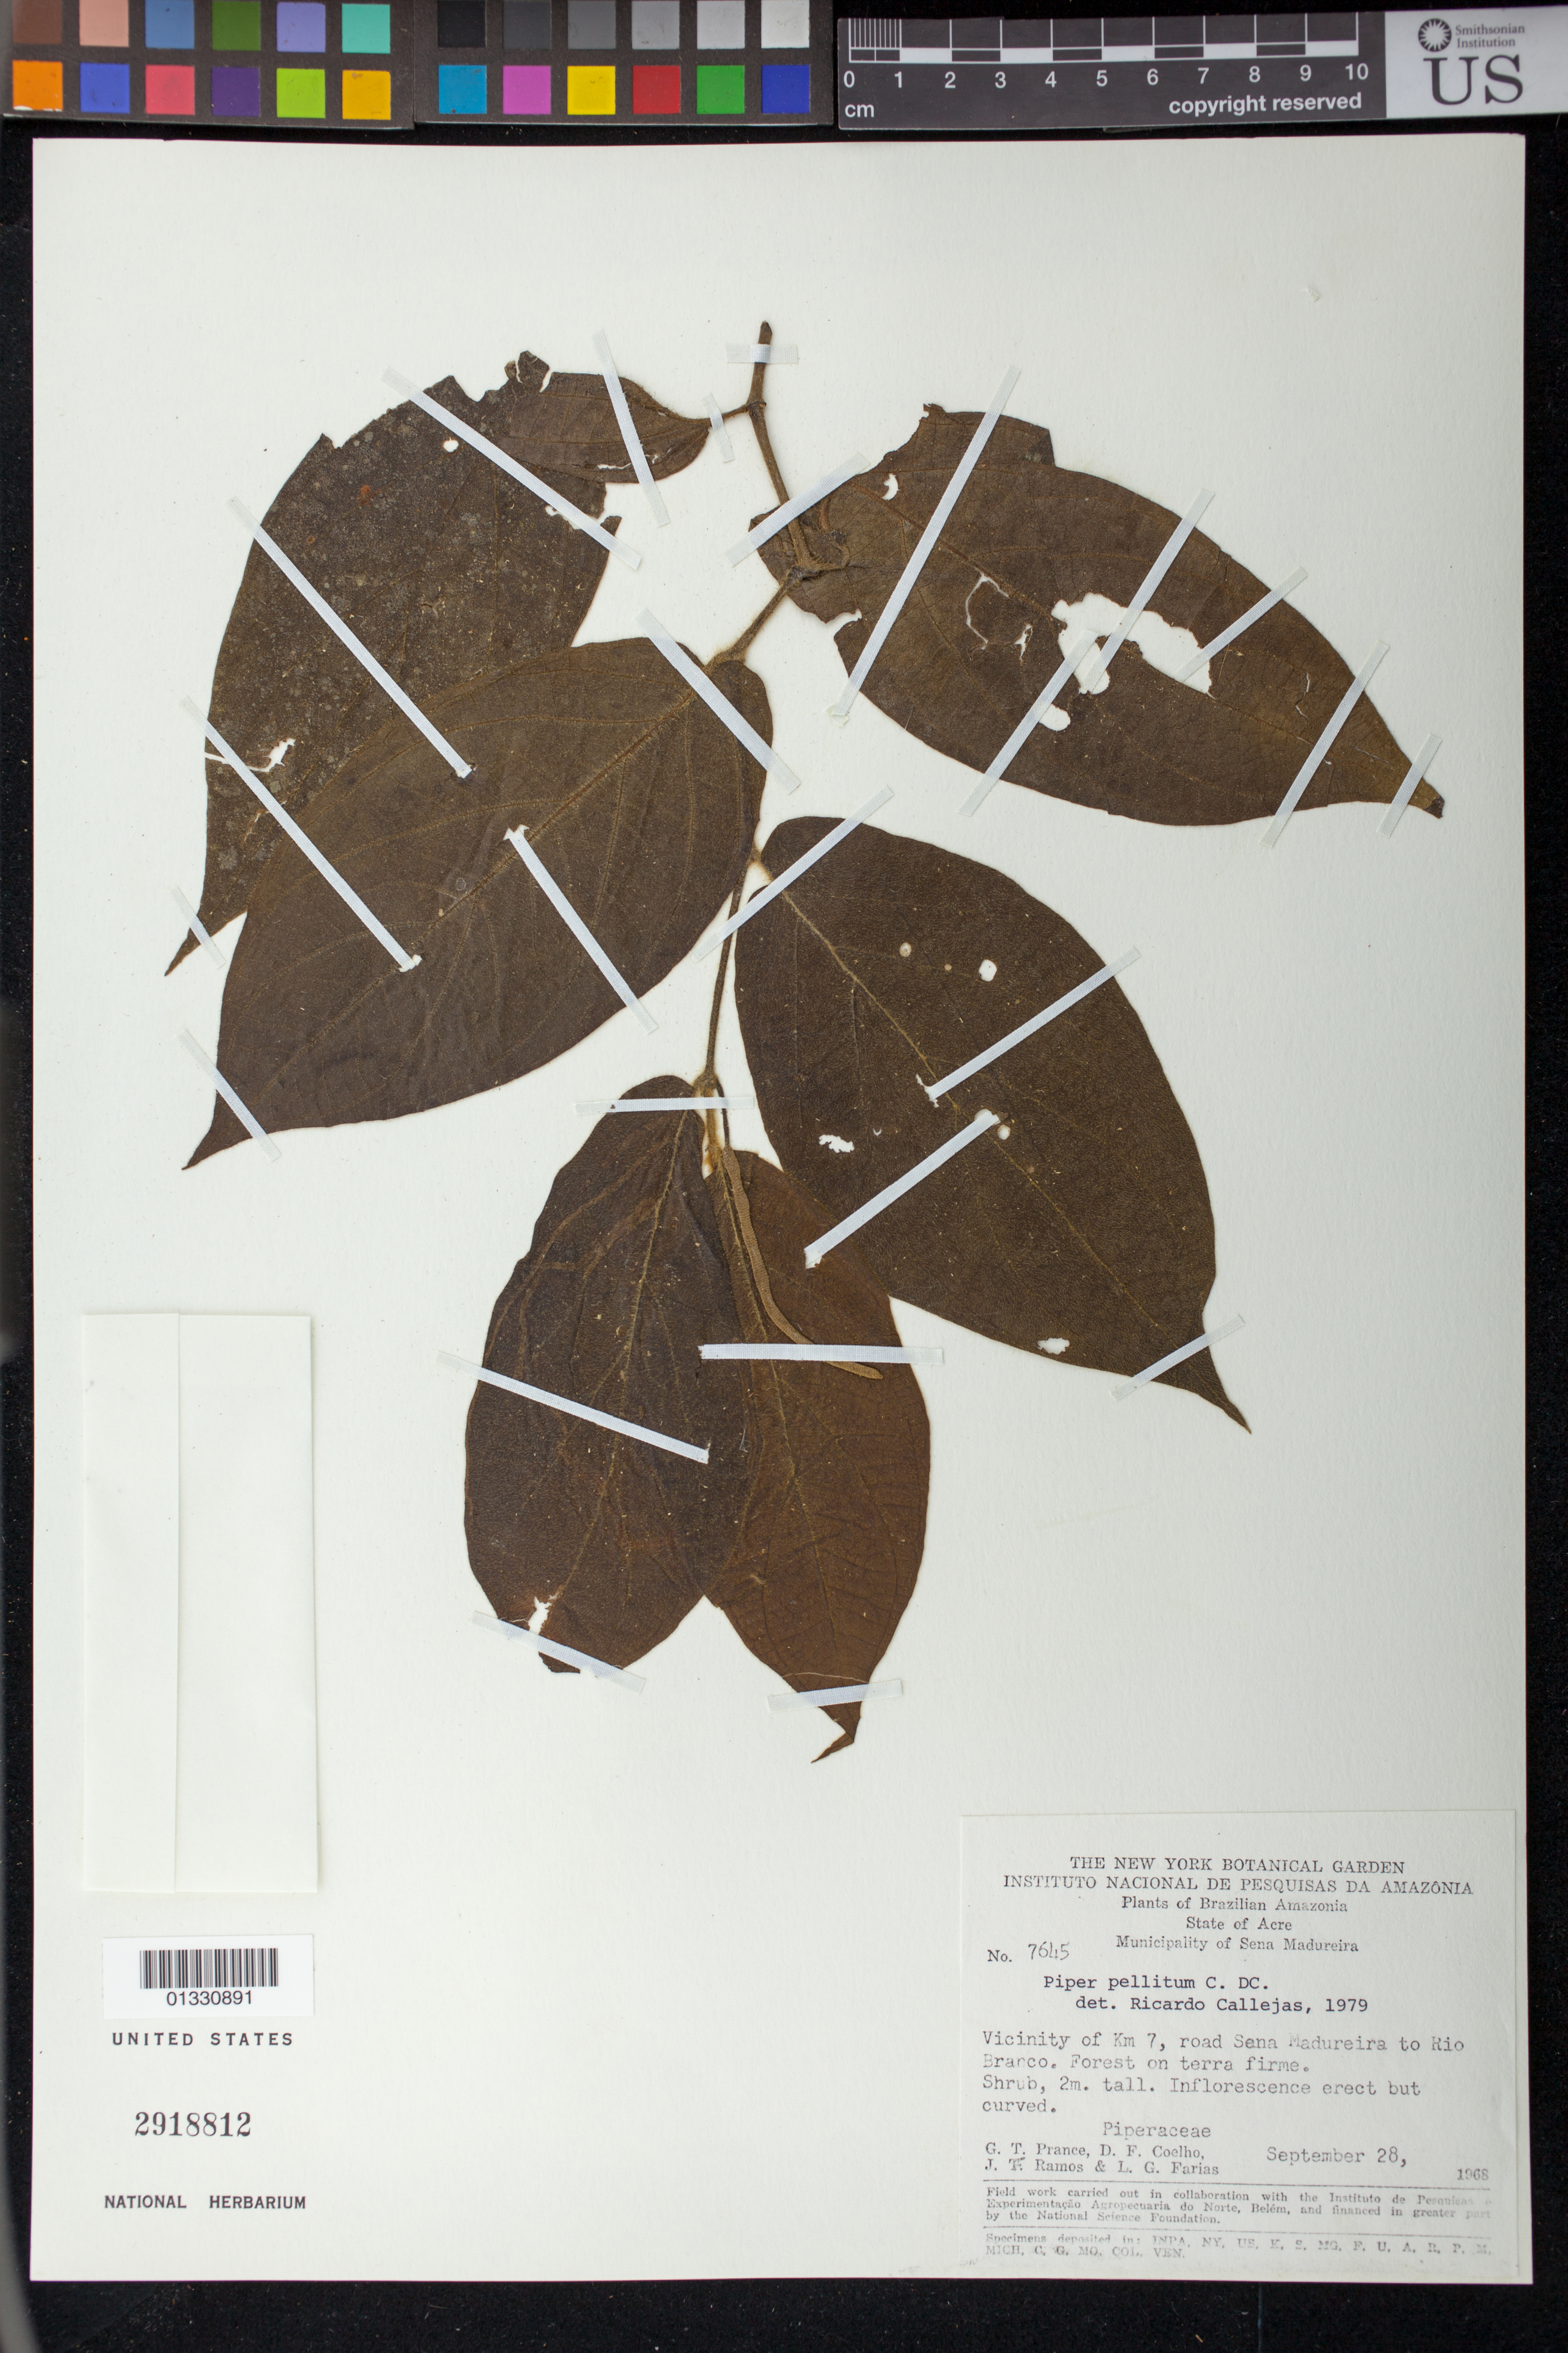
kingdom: Plantae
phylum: Tracheophyta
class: Magnoliopsida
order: Piperales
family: Piperaceae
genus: Piper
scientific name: Piper pellitum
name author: C. DC.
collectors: G. T. Prance, D. F. Coêlho, J. F. Ramos & L. G. Farias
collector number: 7645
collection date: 1966-09-28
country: Brazil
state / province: Acre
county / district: Sena Madureira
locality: Vicinity of km 7, road Sena Madureira to Rio Branco.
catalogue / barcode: US 2918812